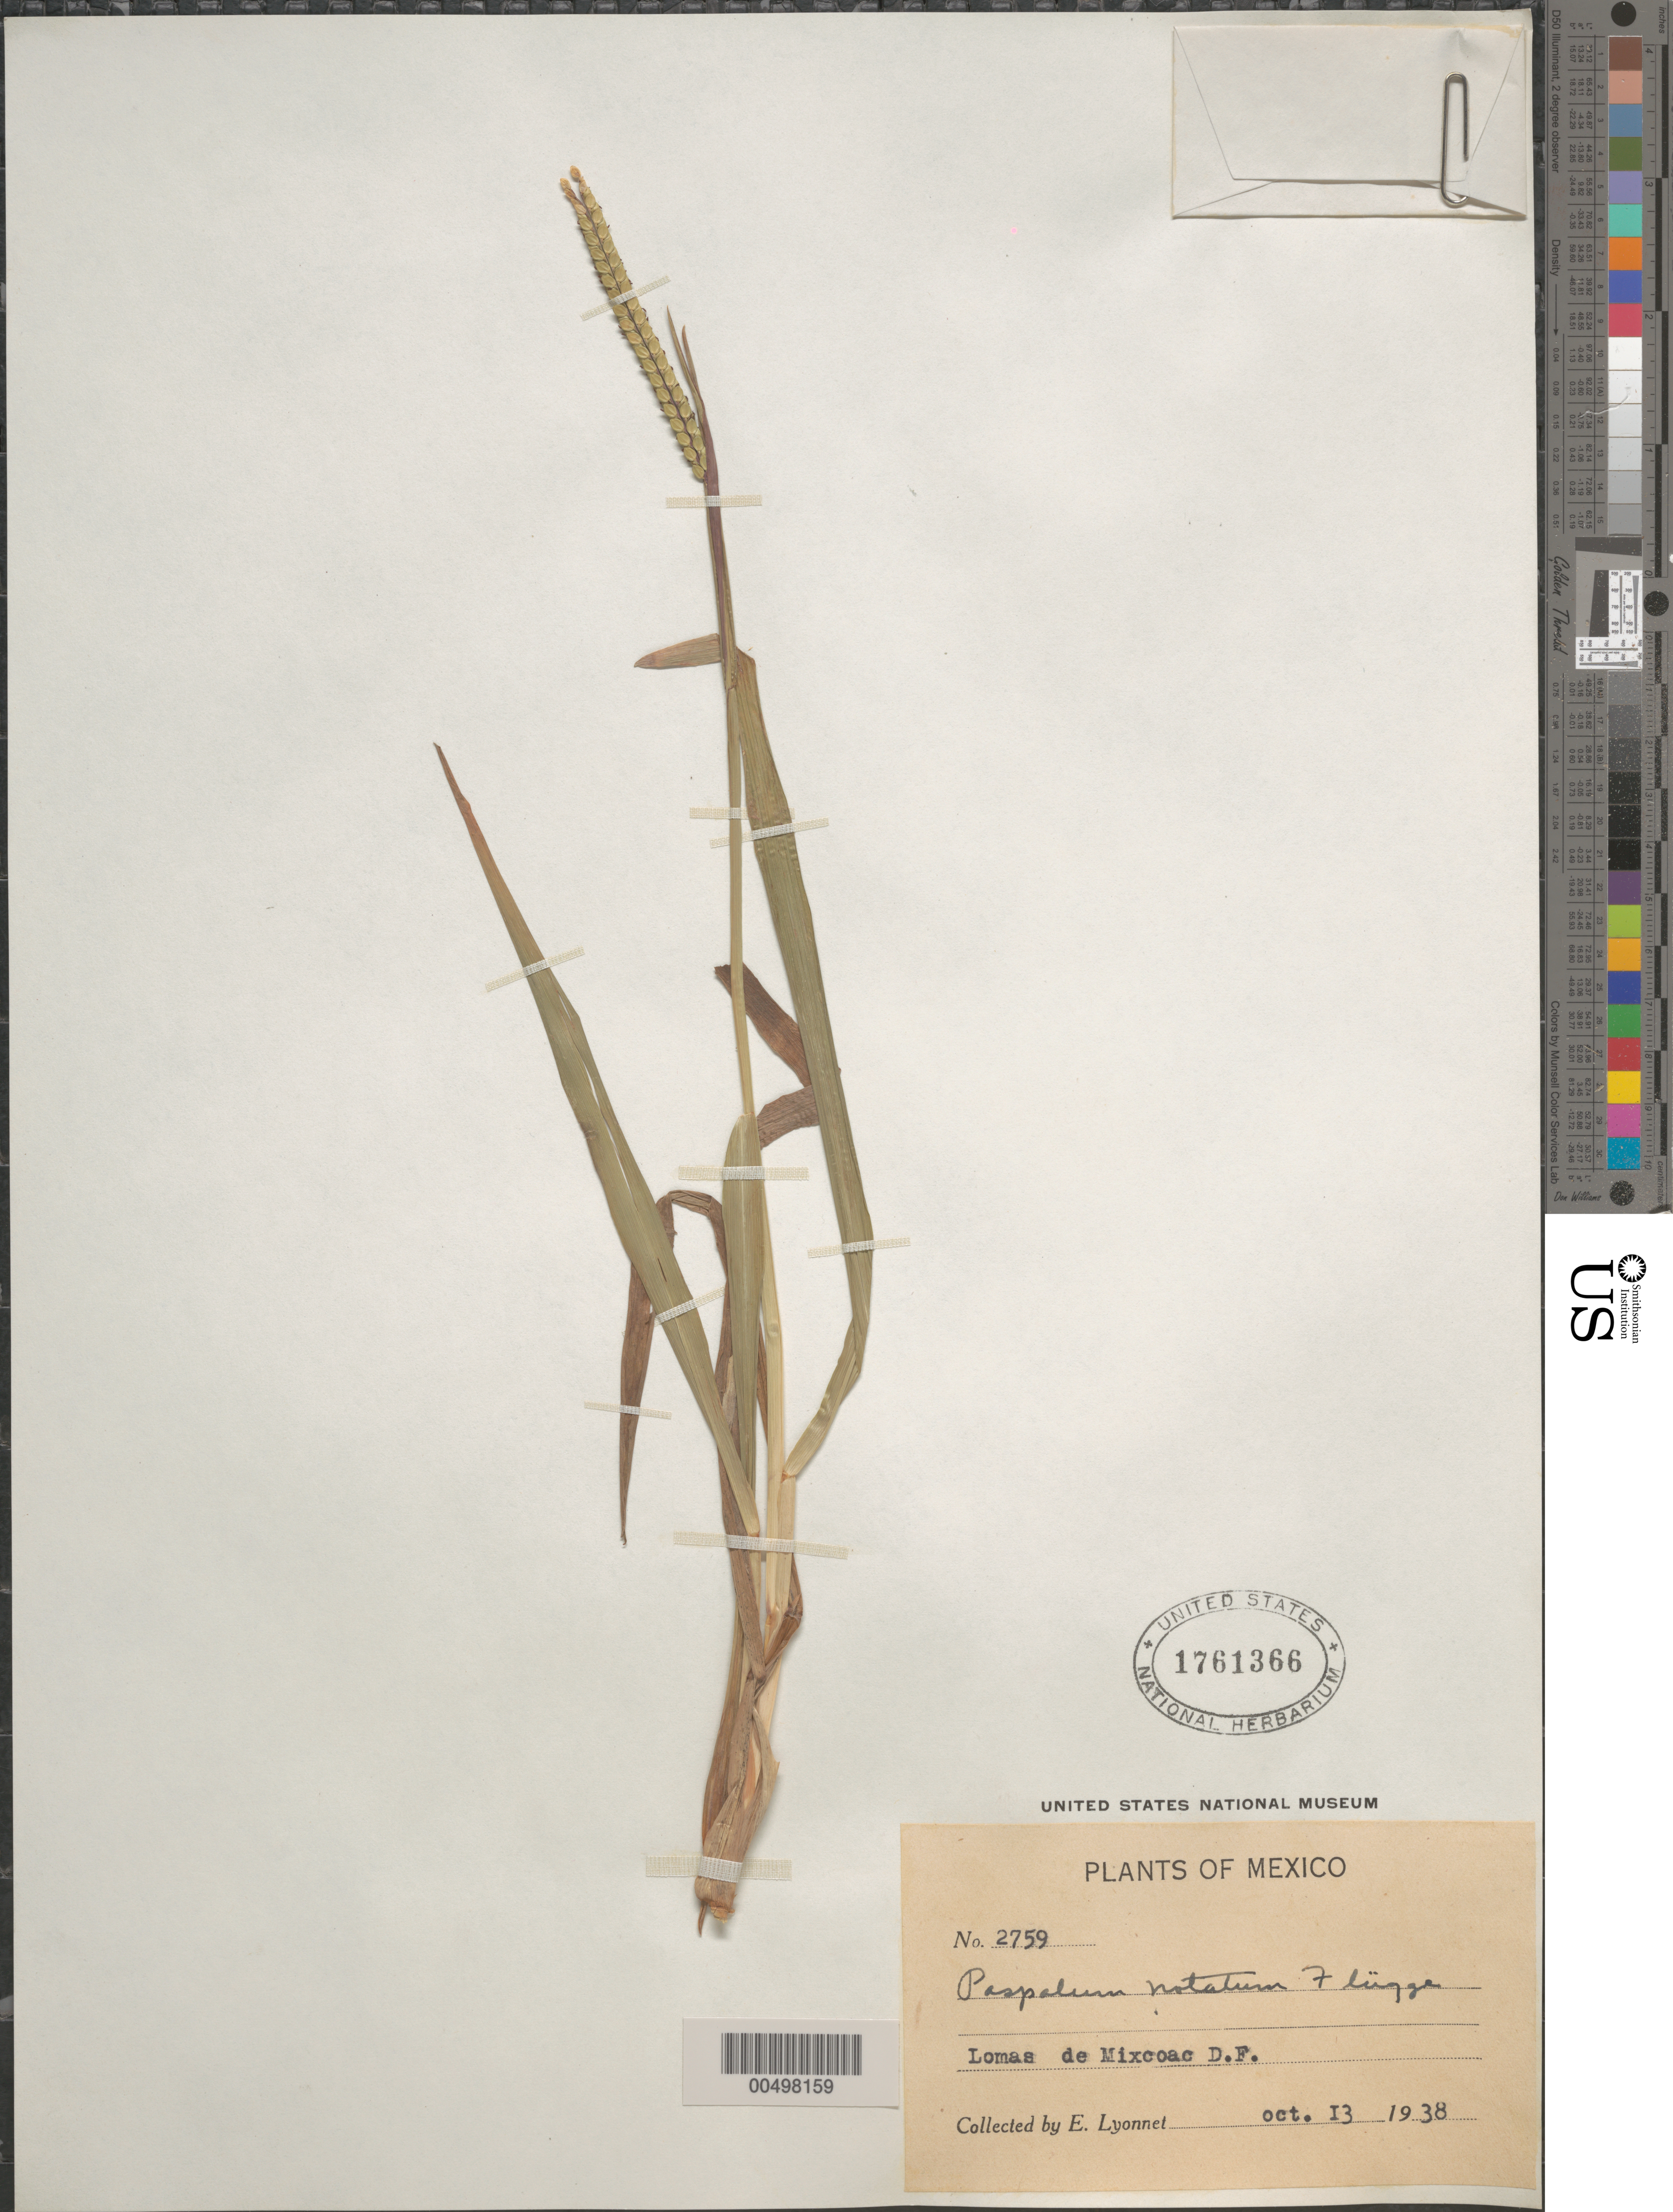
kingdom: Plantae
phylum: Tracheophyta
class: Liliopsida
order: Poales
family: Poaceae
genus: Paspalum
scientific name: Paspalum notatum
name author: Flüggé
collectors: Bro. E. Lyonnet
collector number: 2759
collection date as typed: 13 Oct 1938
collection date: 1938-10-13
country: Mexico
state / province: Distrito Federal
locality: Lomas de Mixcoac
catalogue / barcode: US 1761366